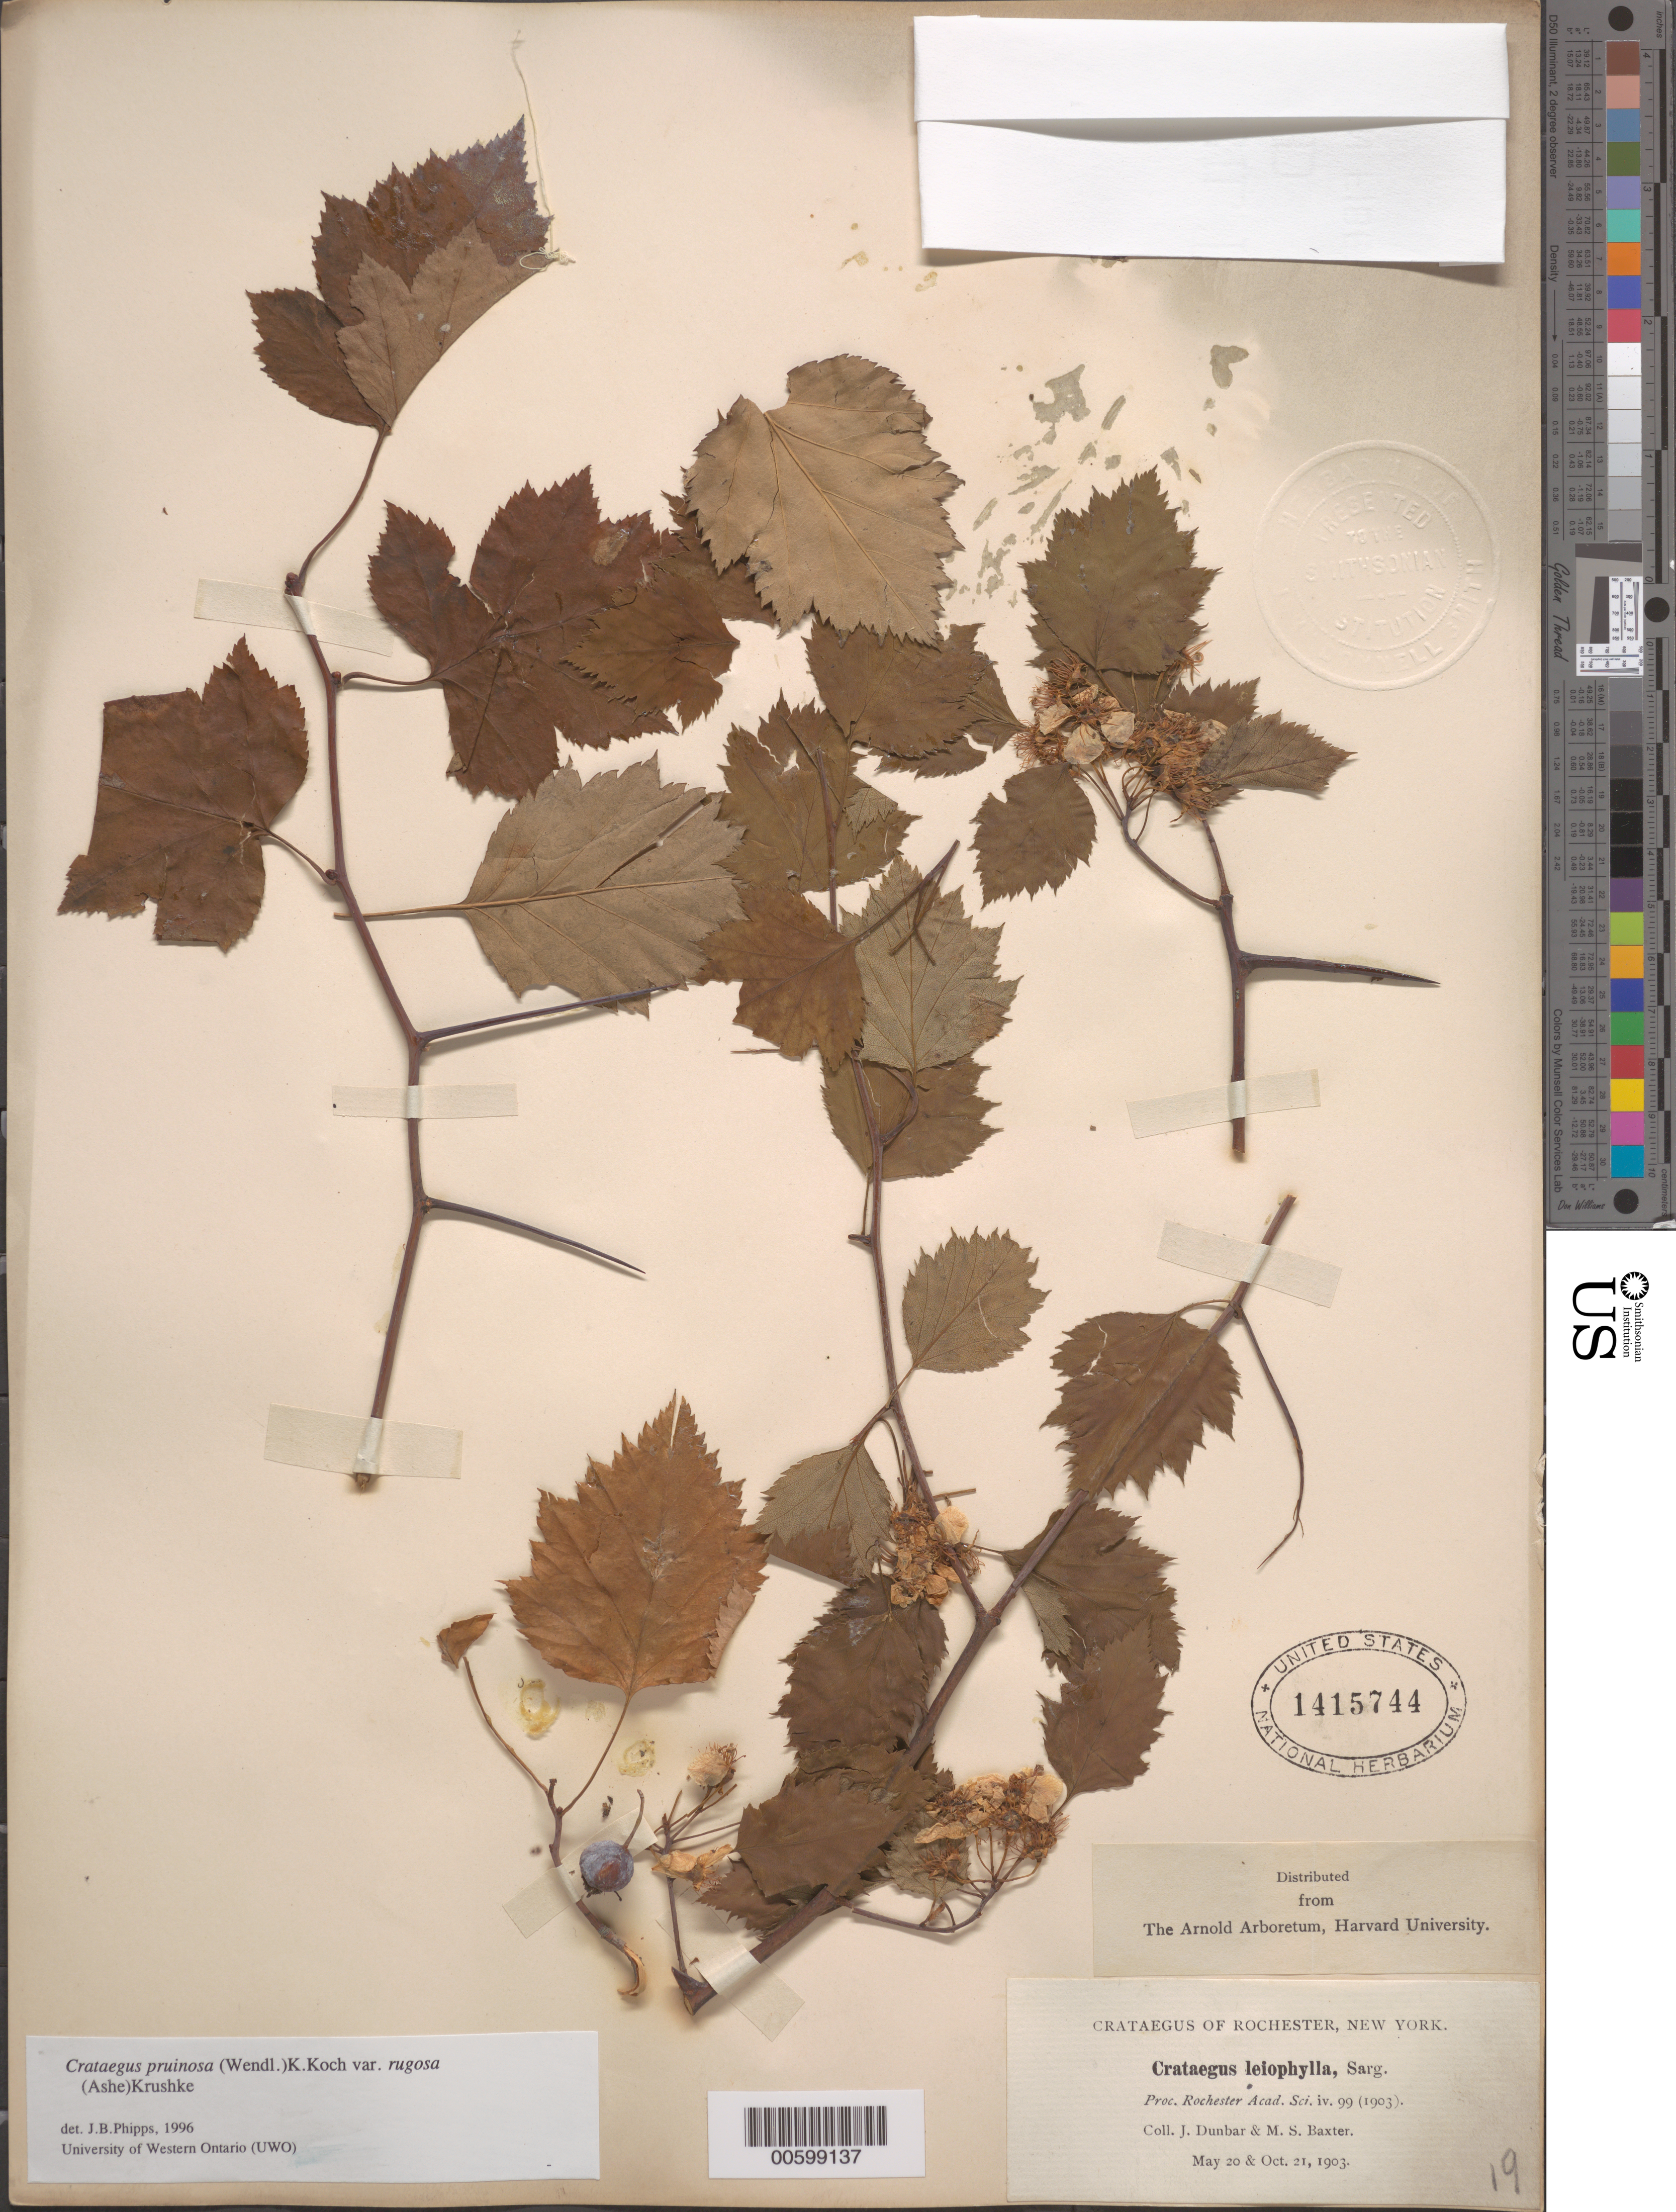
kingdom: Plantae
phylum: Tracheophyta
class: Magnoliopsida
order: Rosales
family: Rosaceae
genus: Crataegus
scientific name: Crataegus pruinosa var. rugosa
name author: (Ashe) Kruschke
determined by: Phipps, James B., (UWO), University of Western Ontario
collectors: J. Dunbar & M. Baxter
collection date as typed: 20 May 1903 and 21 Oct 1903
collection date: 1903-05-20,1903-10-21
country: United States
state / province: New York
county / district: Monroe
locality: Rochester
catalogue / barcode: US 1415744